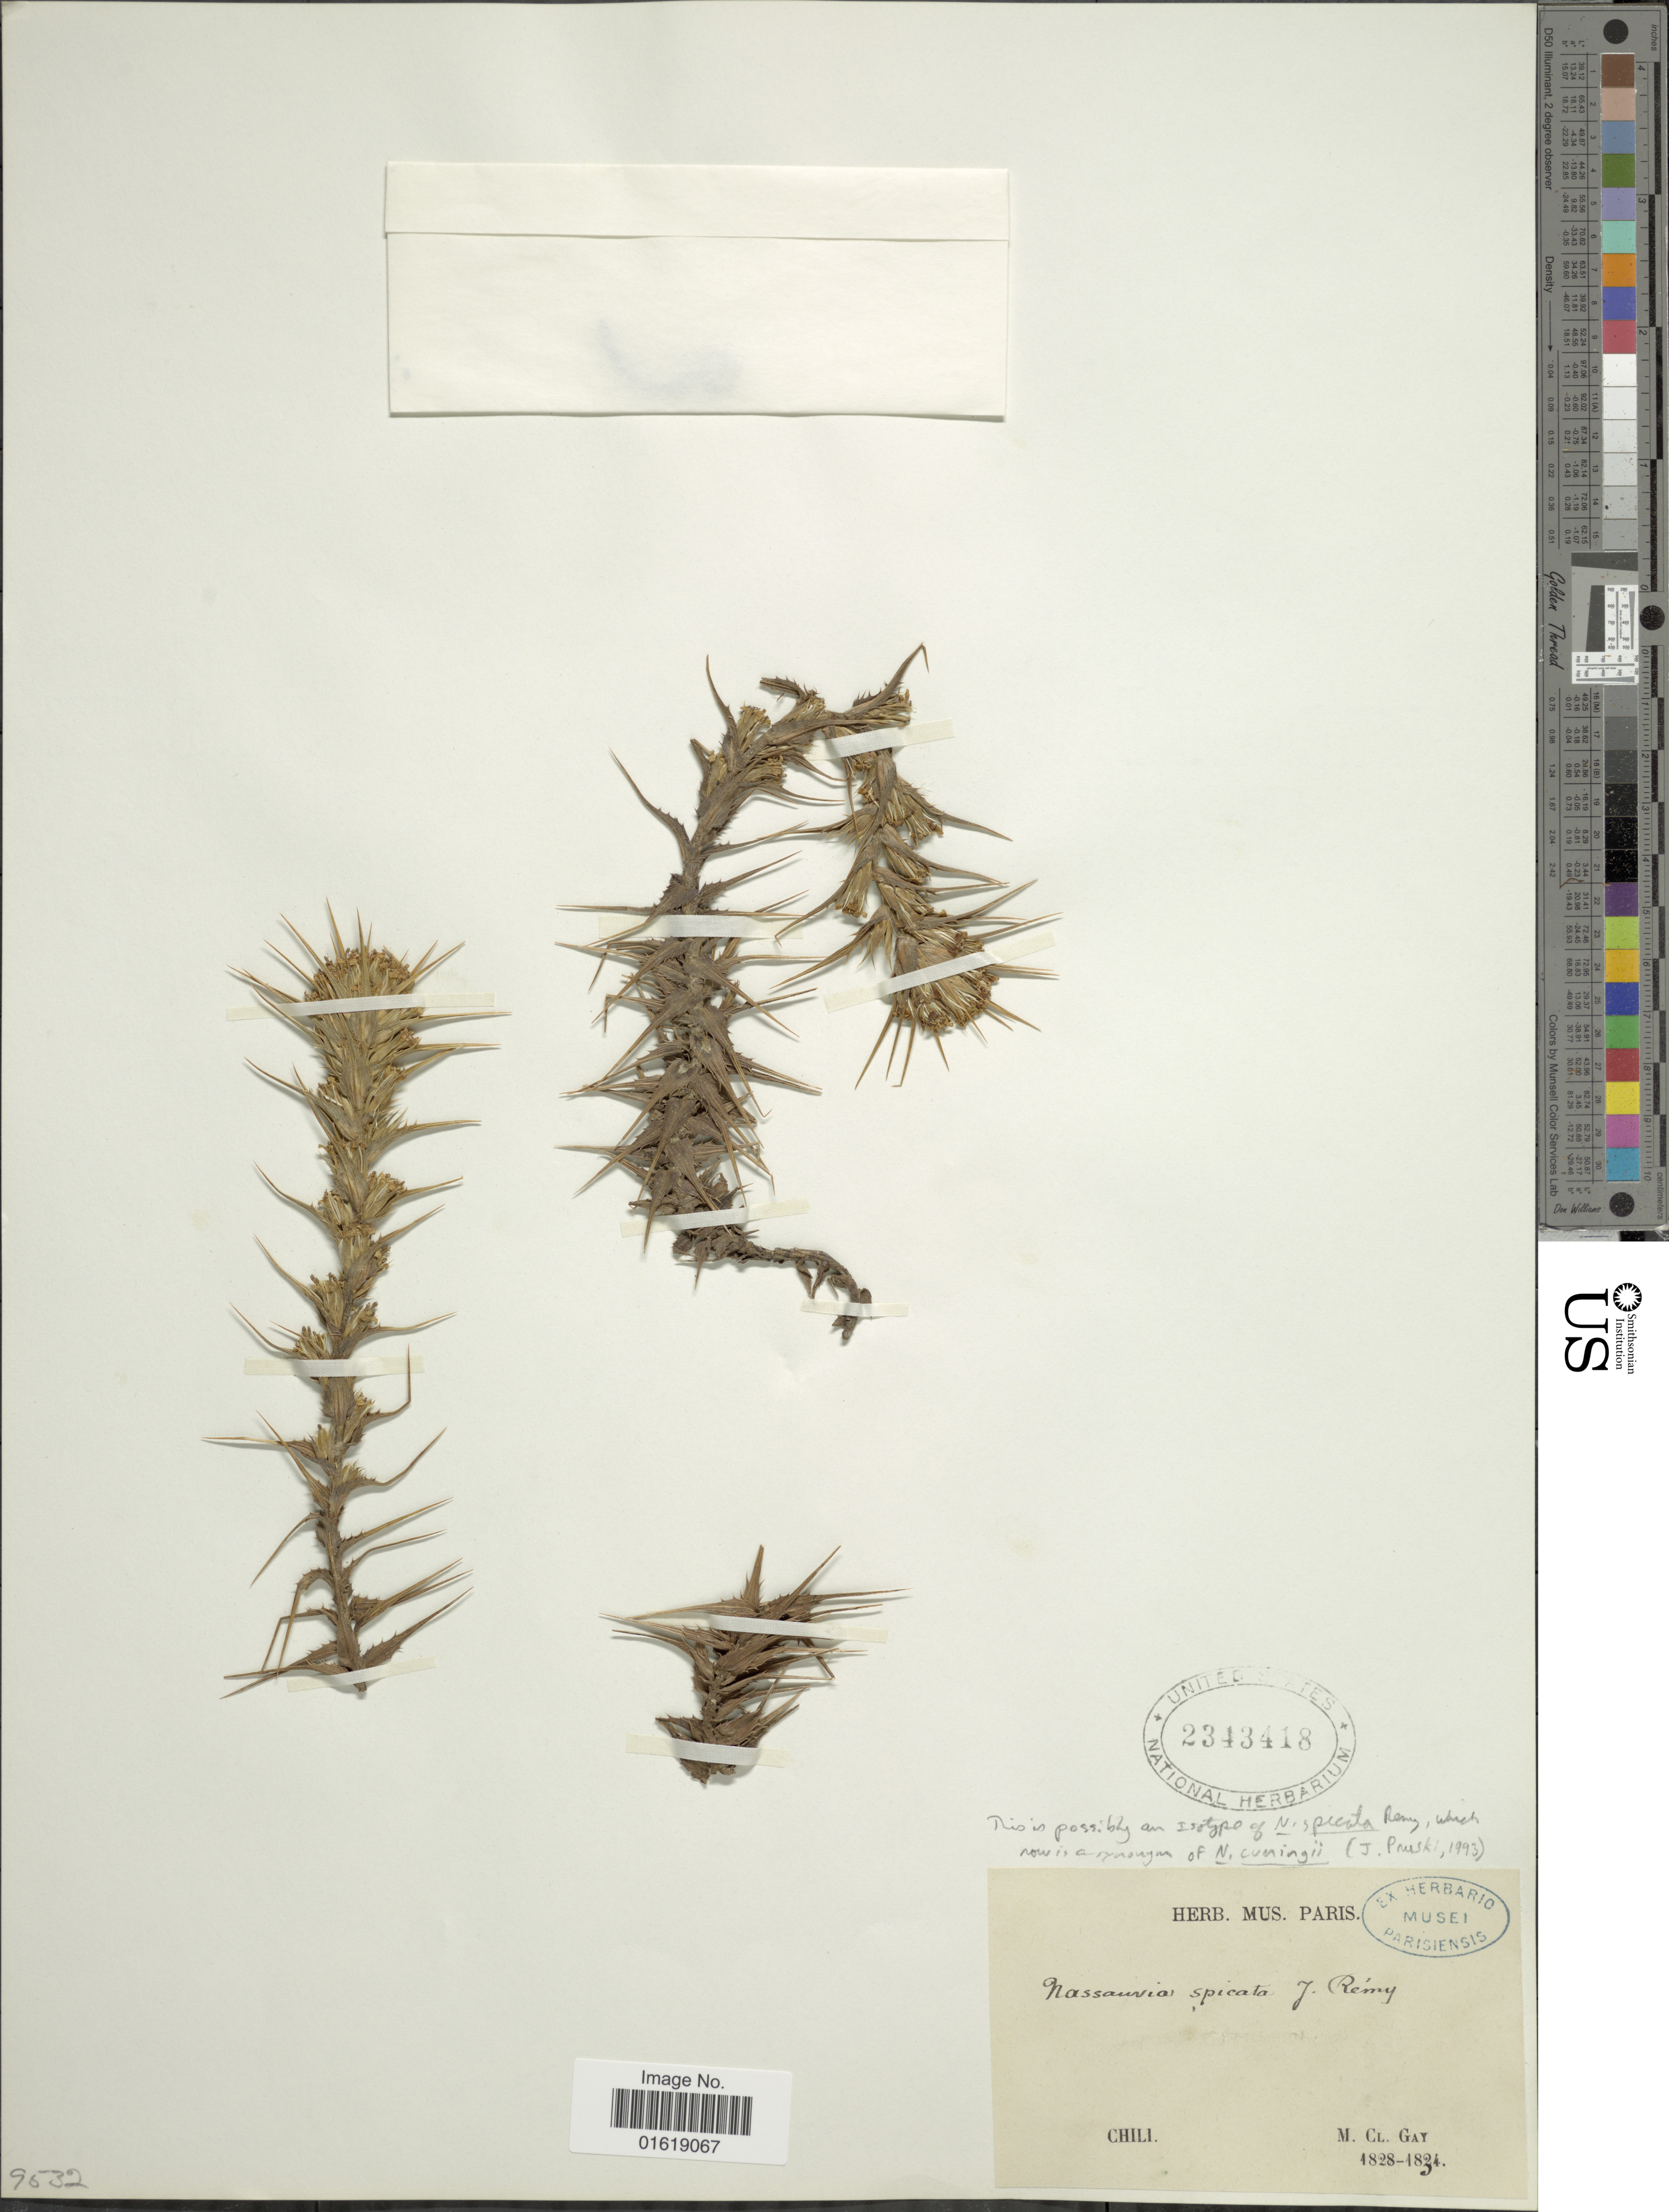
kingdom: Plantae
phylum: Tracheophyta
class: Magnoliopsida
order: Asterales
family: Asteraceae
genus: Nassauvia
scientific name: Nassauvia cumingii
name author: Hook. & Arn.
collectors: M. Gay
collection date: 1828/1834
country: Chile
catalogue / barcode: US 2343418